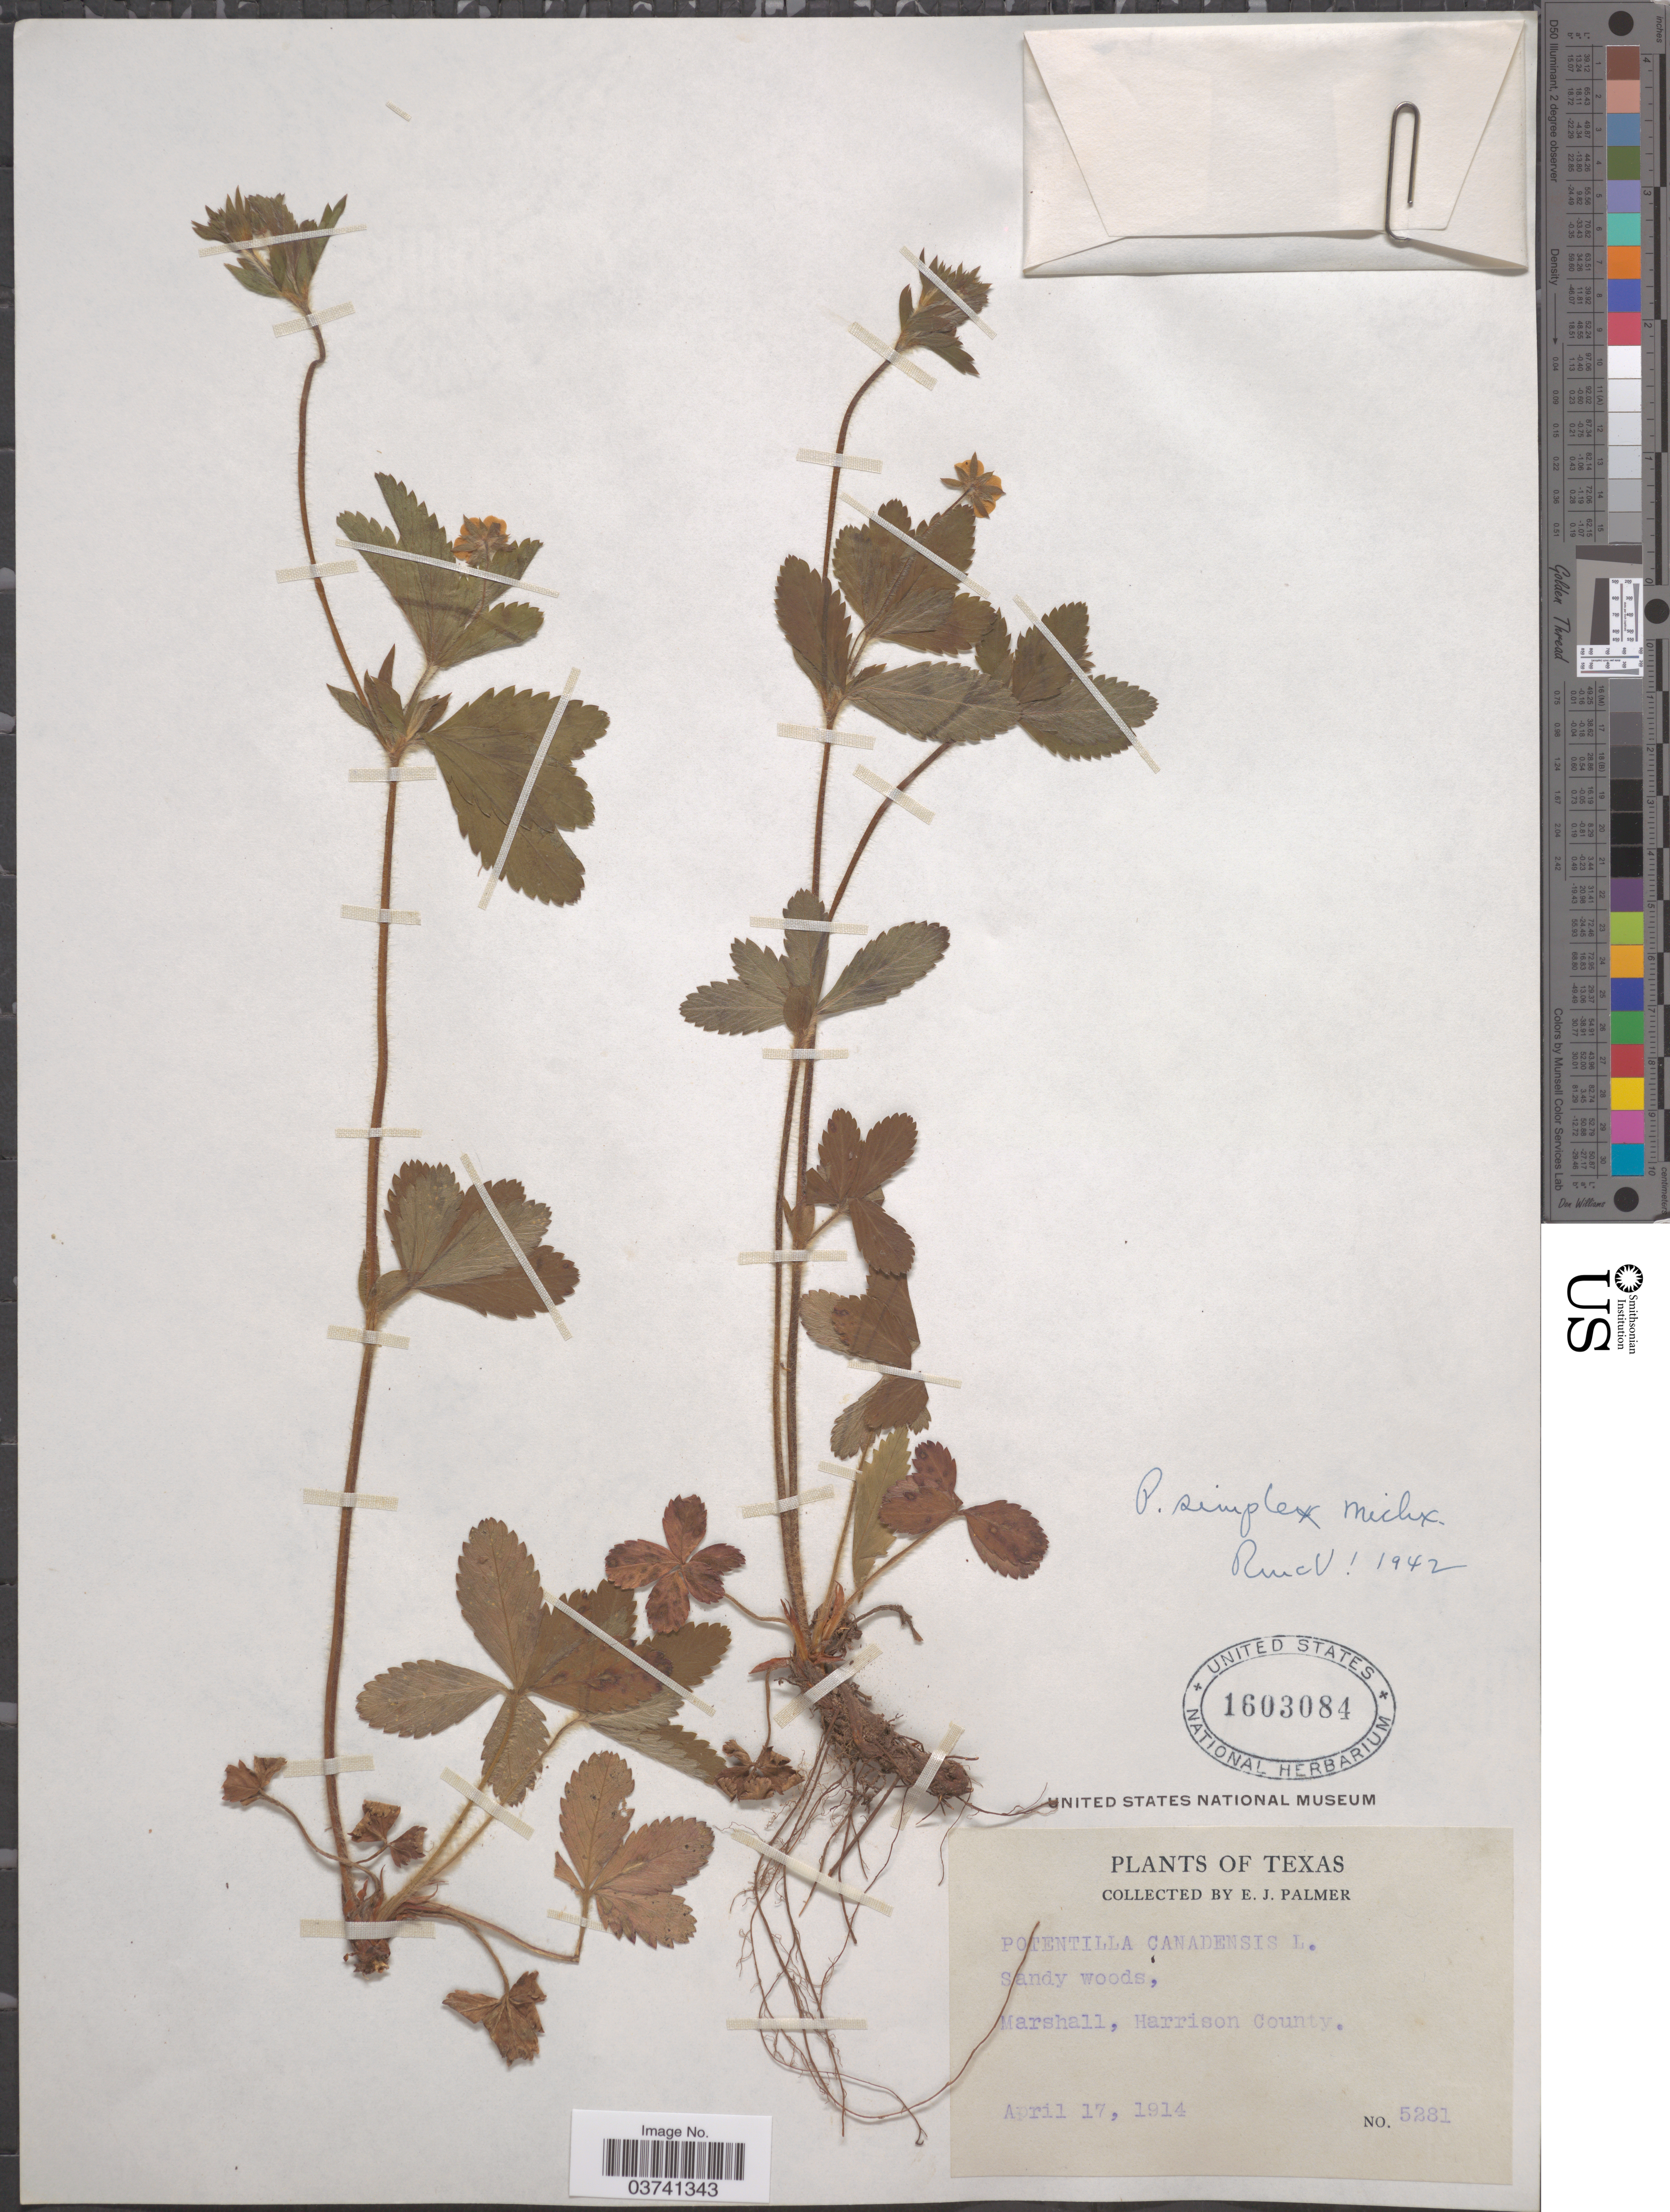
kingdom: Plantae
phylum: Tracheophyta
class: Magnoliopsida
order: Rosales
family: Rosaceae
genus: Potentilla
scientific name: Potentilla simplex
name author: Michx.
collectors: E. J. Palmer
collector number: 5281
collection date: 1914-04-17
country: United States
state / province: Texas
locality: Marshall, Harrison County.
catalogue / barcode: US 1603084